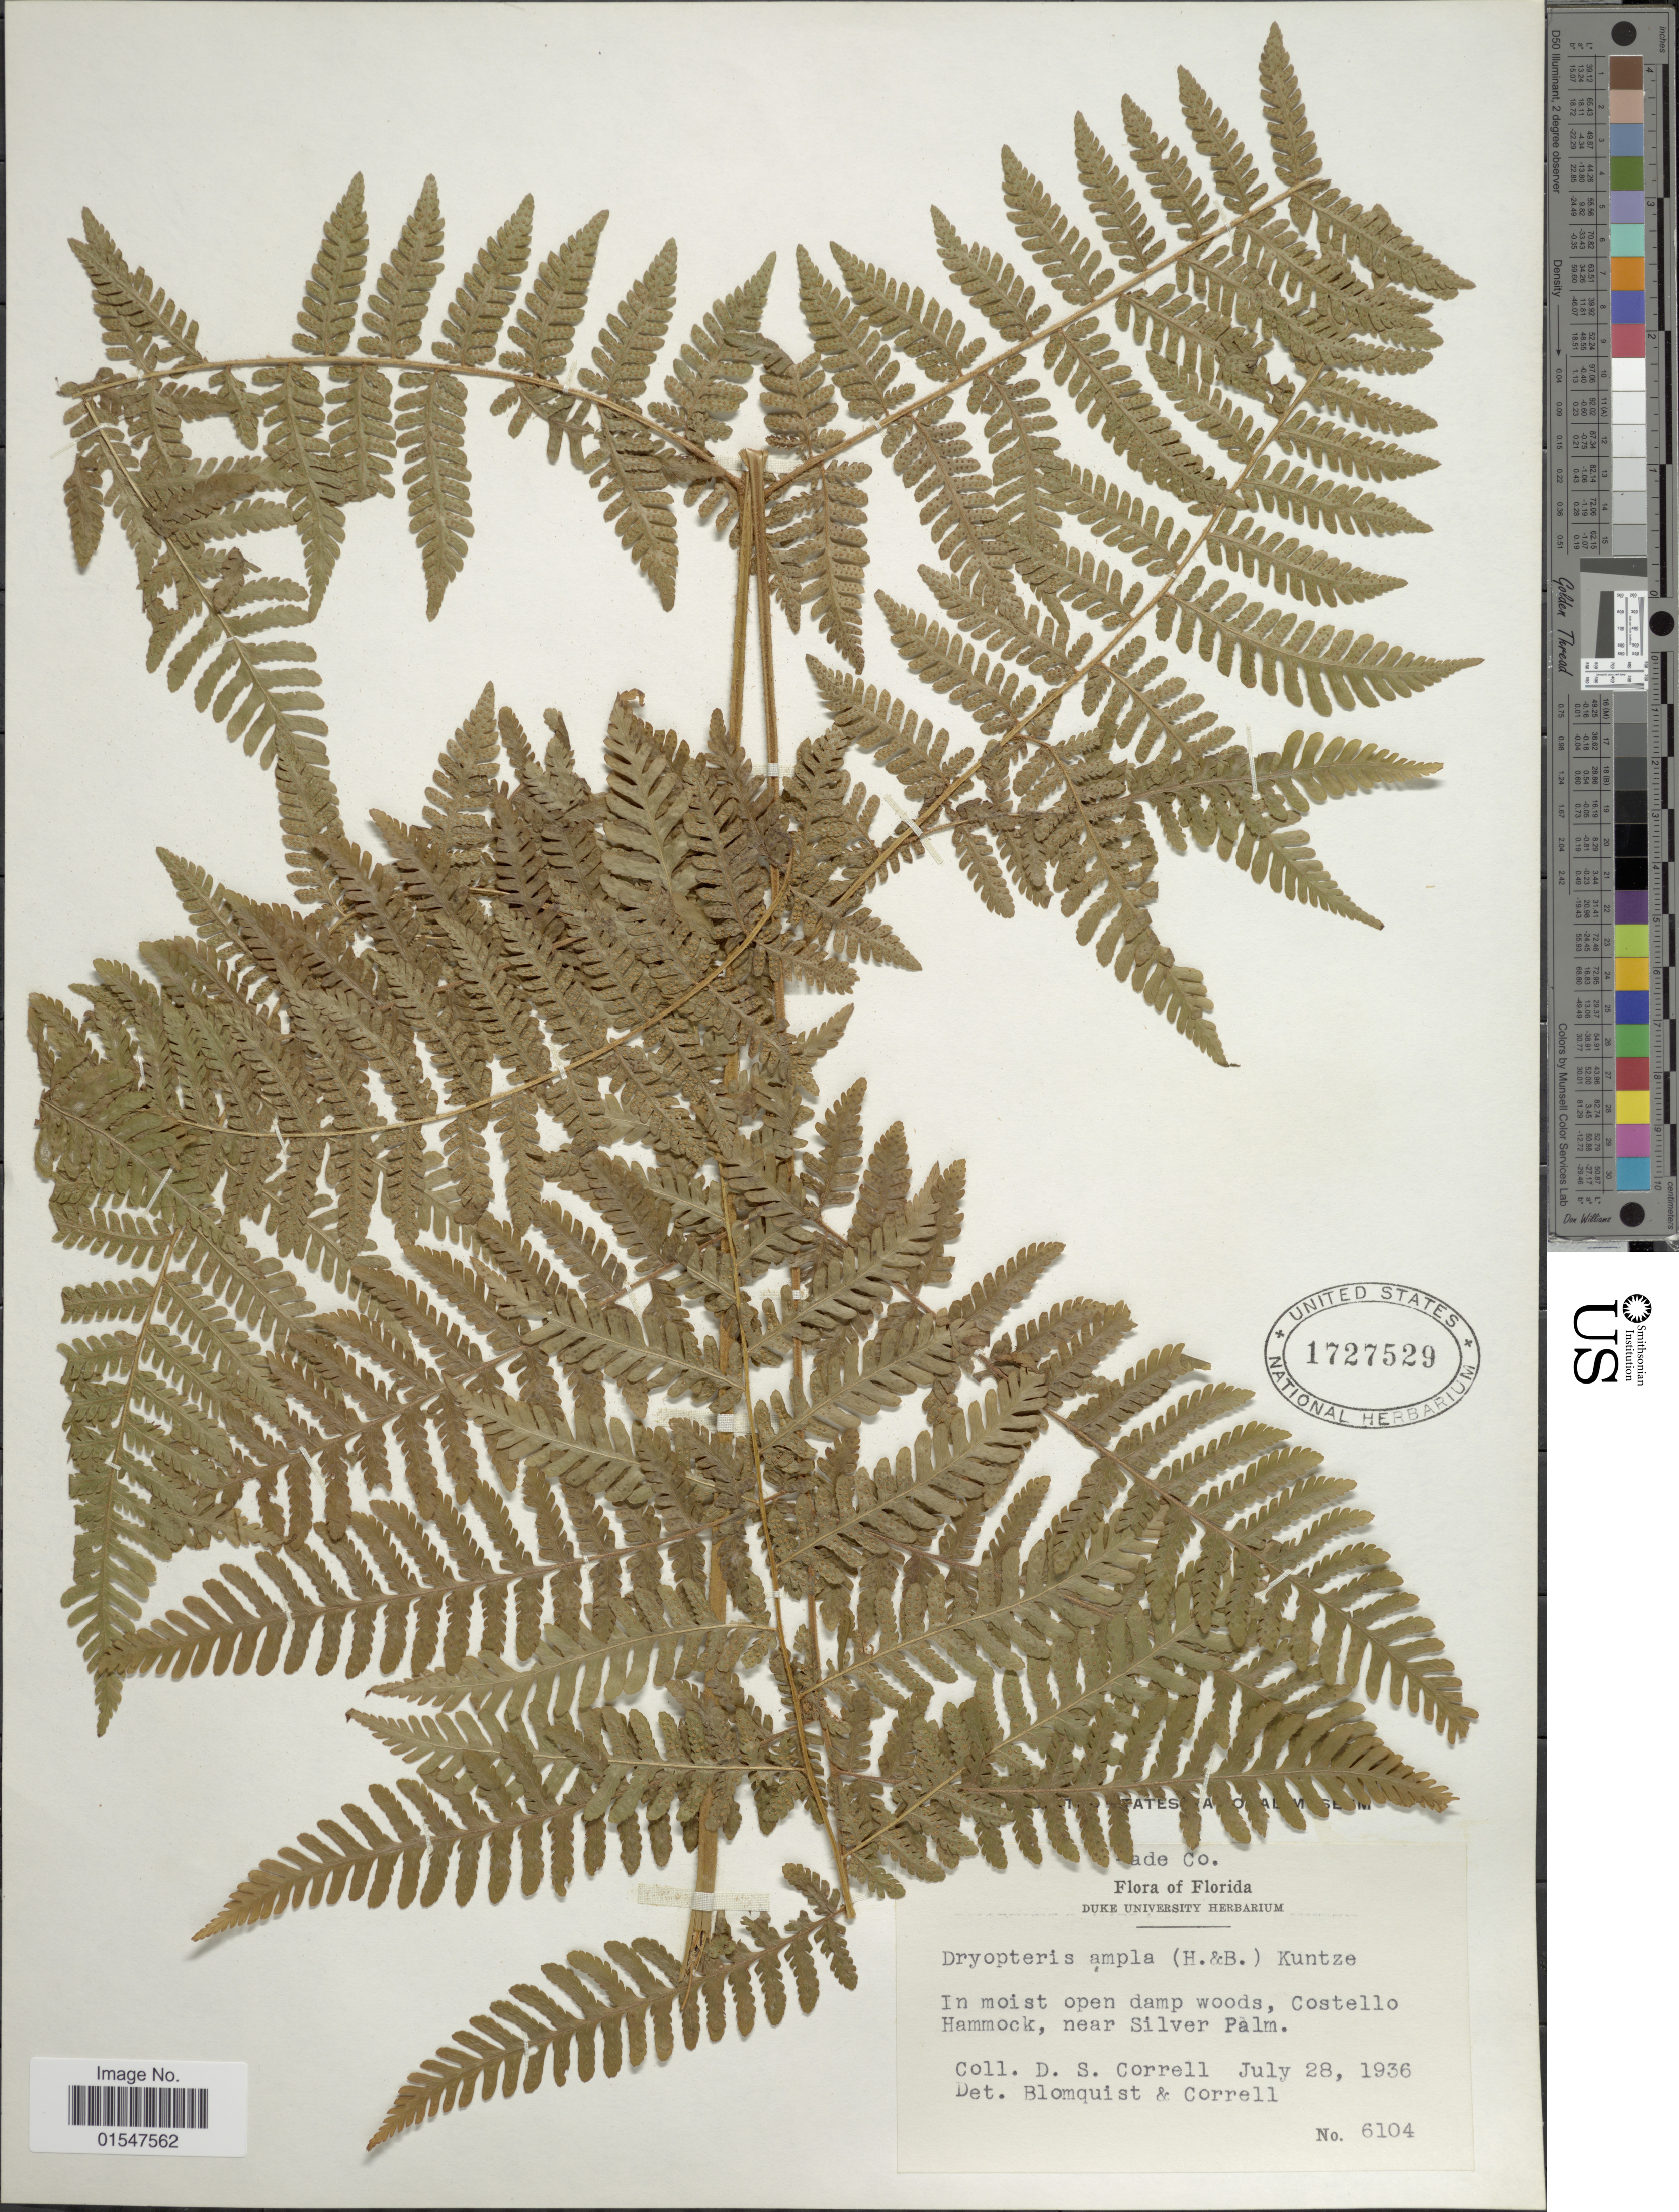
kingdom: Plantae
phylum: Tracheophyta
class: Polypodiopsida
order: Polypodiales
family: Dryopteridaceae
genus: Ctenitis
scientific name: Ctenitis sloanei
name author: (Poepp. ex Spreng.) C.V. Morton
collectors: D. S. Correll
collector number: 6104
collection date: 1936-07-28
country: United States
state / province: Florida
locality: Dace Co., in moist open woods, Costello Hammock, near Silver Palm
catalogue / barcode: US 1727529